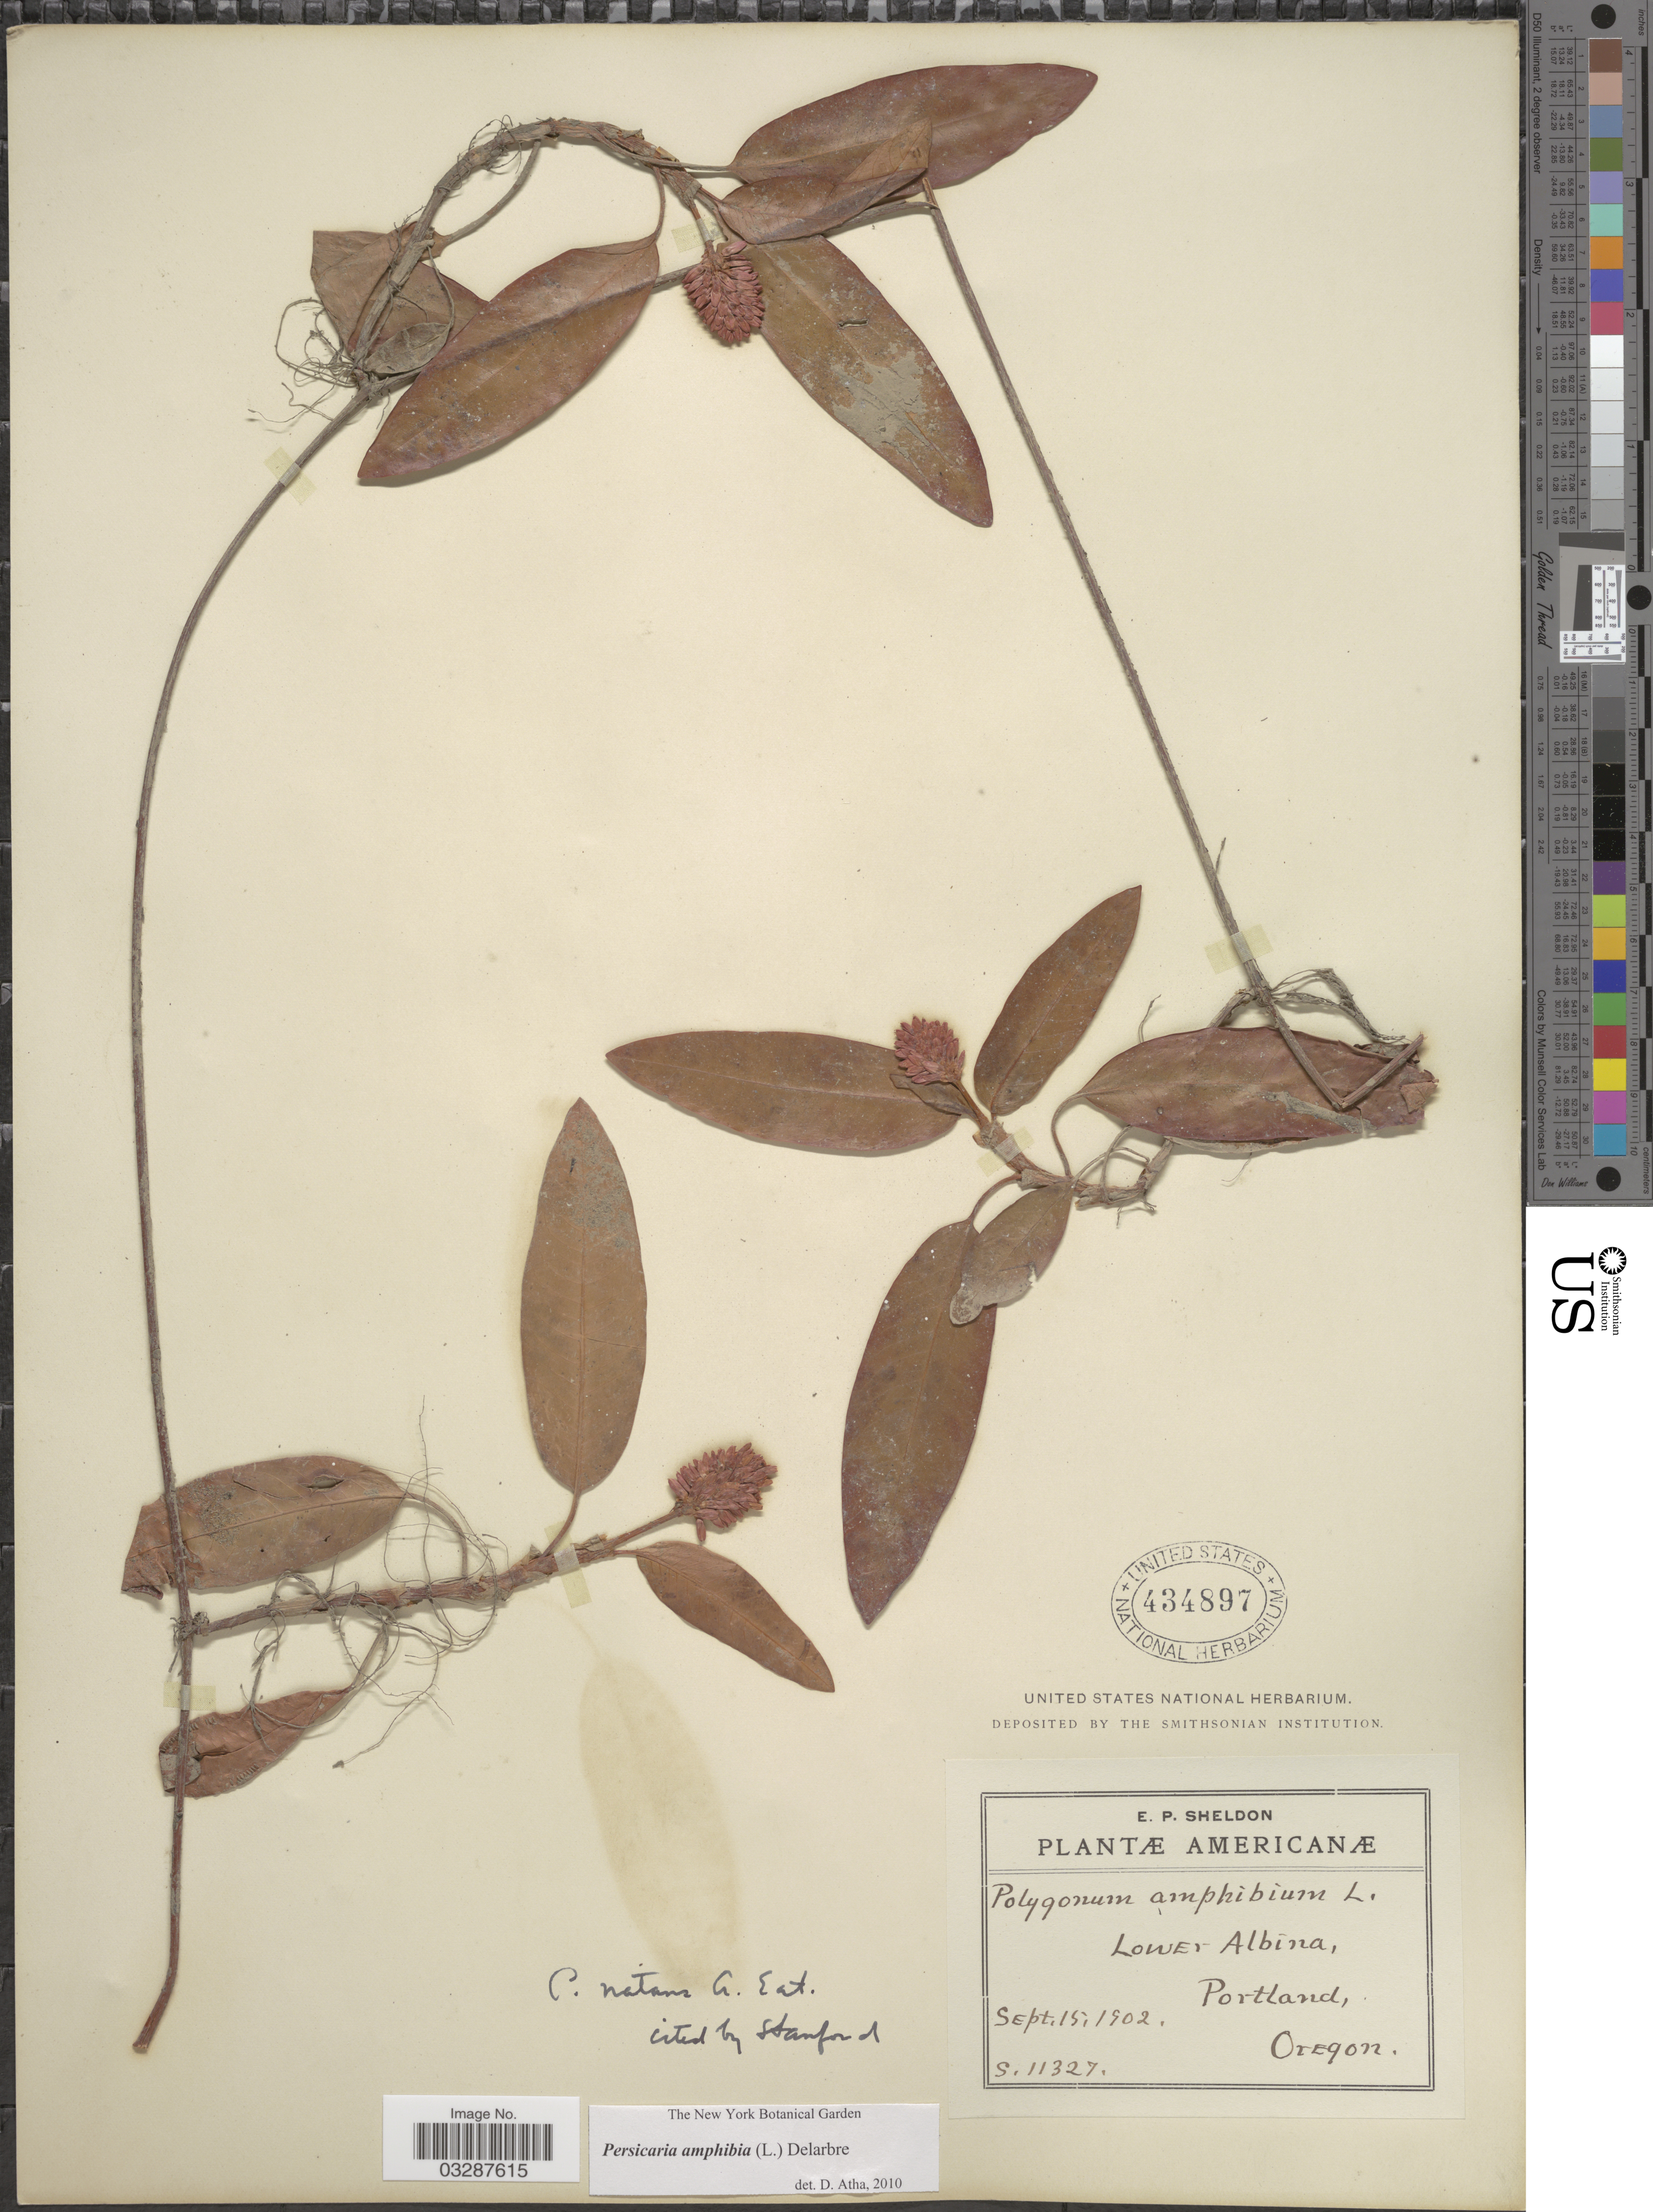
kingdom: Plantae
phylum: Tracheophyta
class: Magnoliopsida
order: Caryophyllales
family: Polygonaceae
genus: Persicaria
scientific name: Persicaria amphibia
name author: (L.) Delarbre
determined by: Atha, D. E.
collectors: E. P. Sheldon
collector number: S11327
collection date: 1902-09-15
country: United States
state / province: Oregon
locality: Lower Albina, Portland.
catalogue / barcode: US 434897